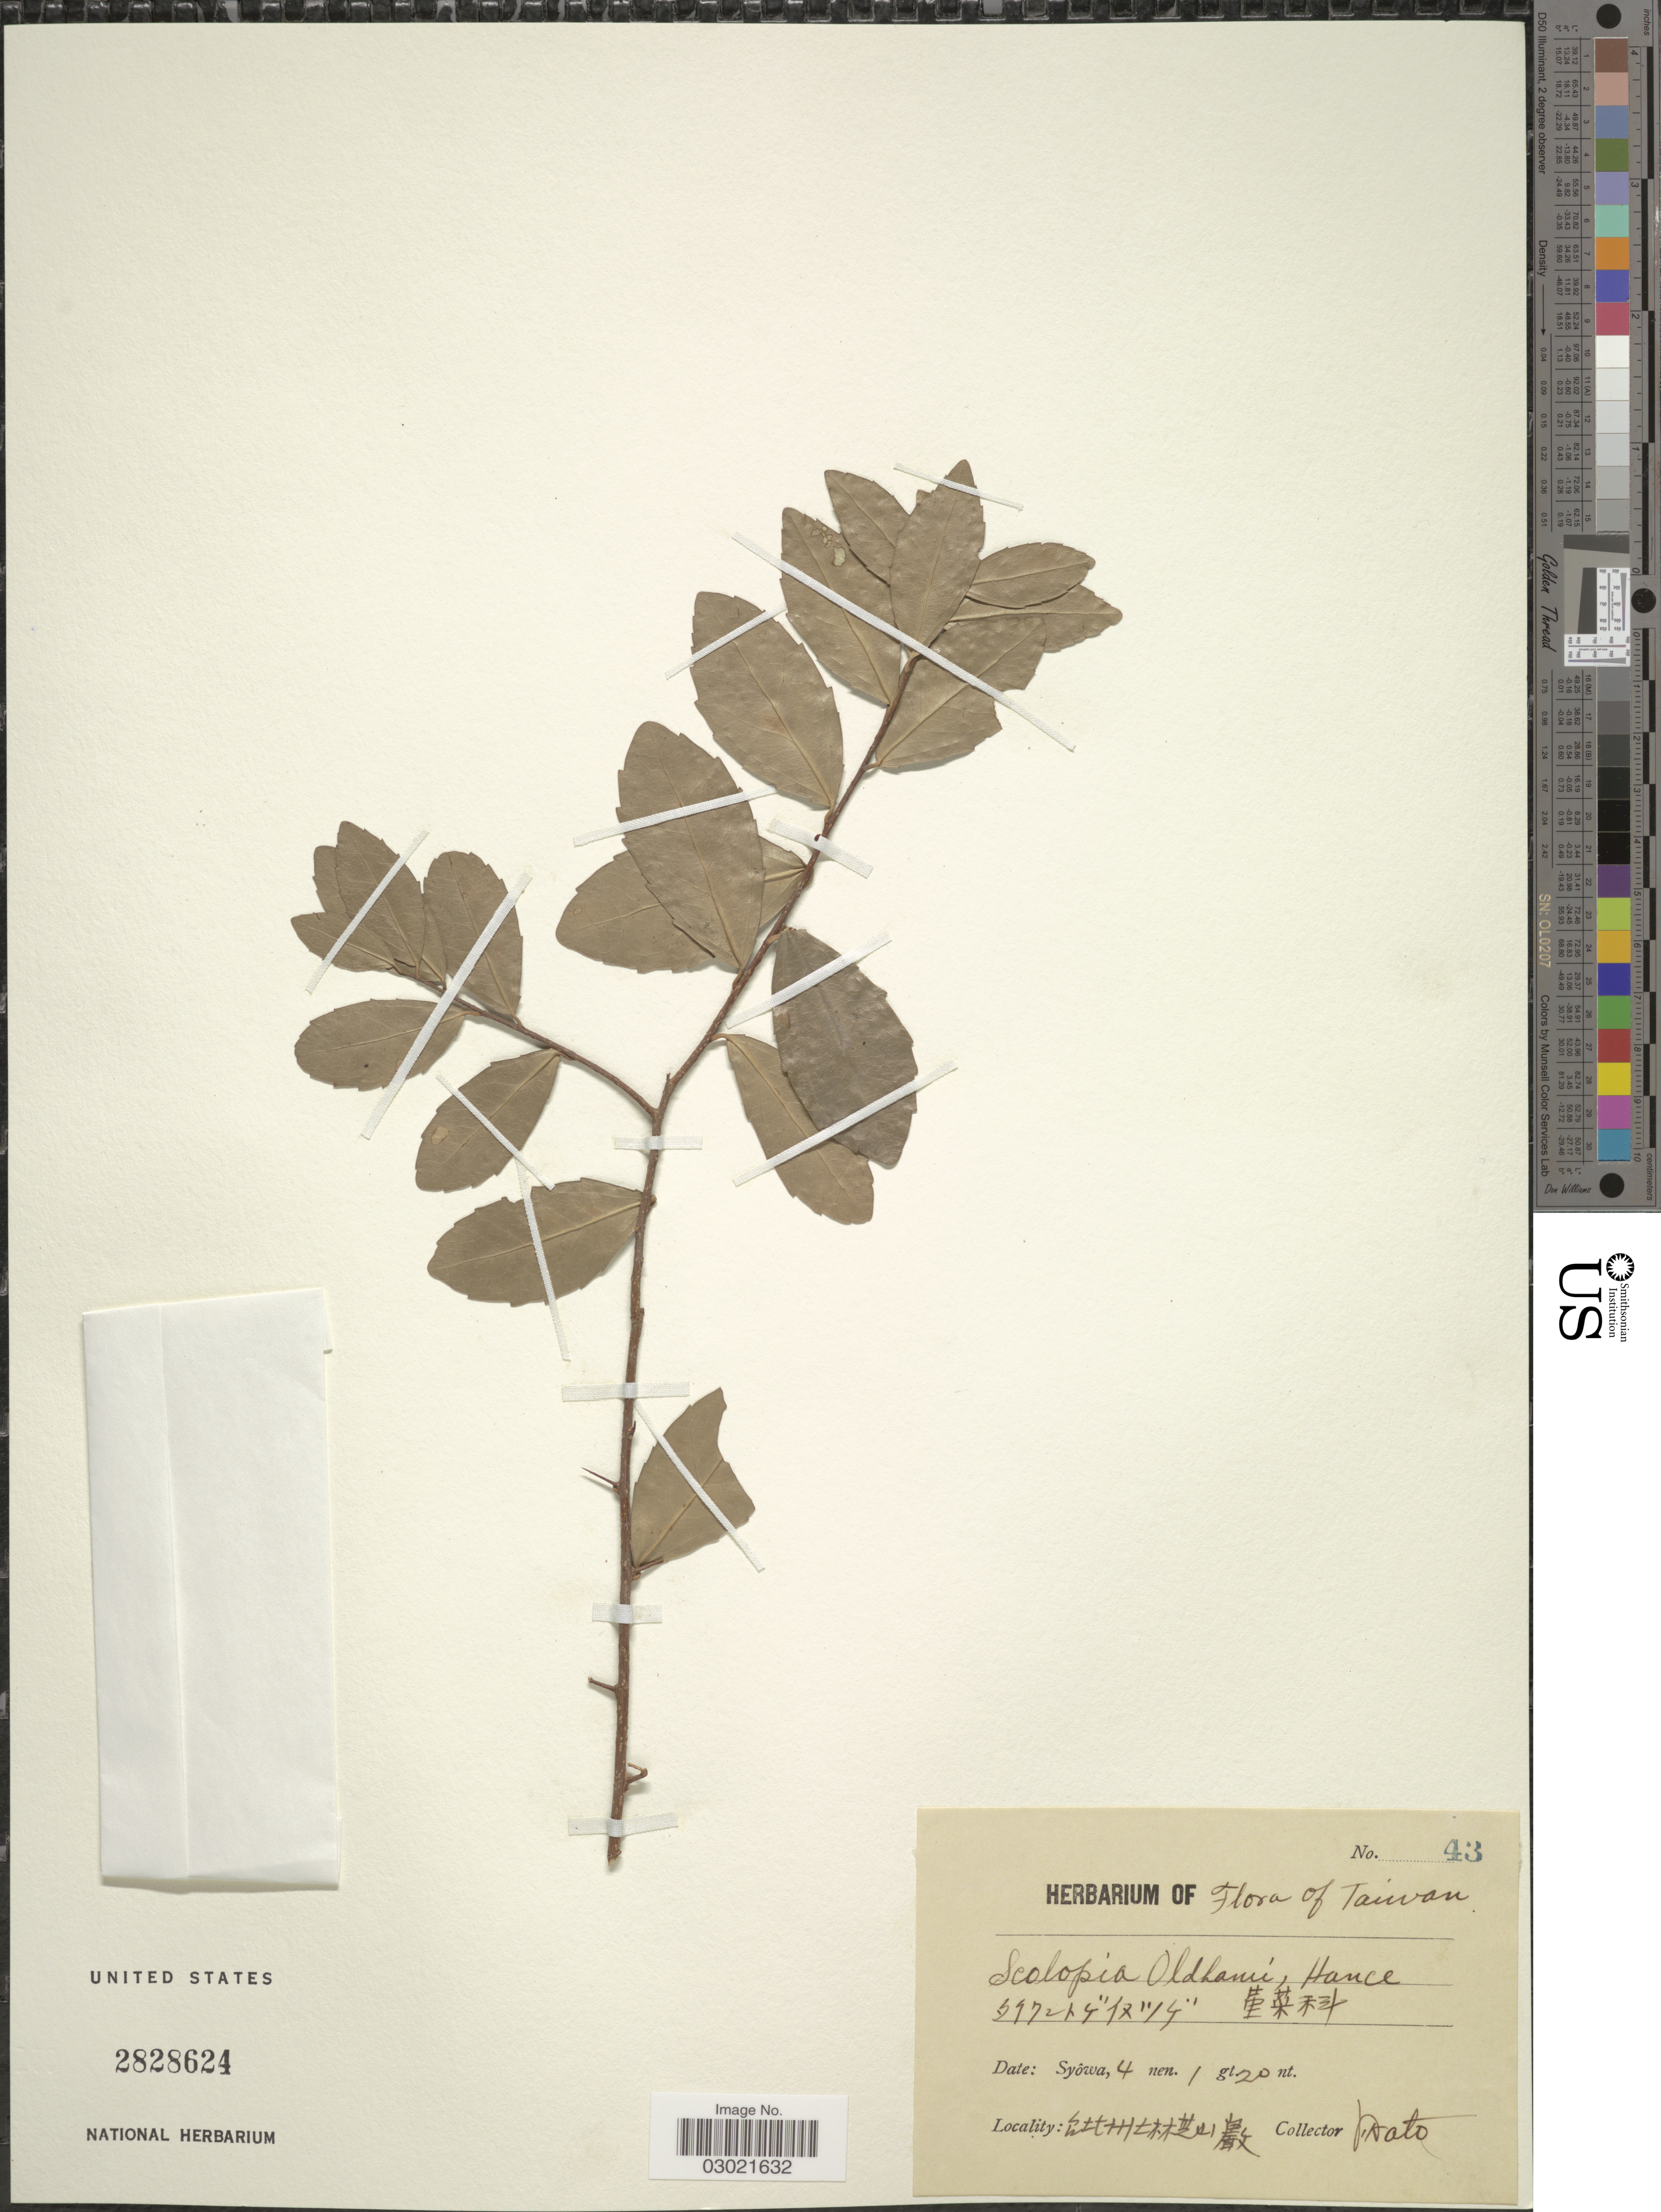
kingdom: Plantae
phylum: Tracheophyta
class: Magnoliopsida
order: Malpighiales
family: Salicaceae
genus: Scolopia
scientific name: Scolopia oldhamii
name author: Hance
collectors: Kato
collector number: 43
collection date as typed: Transcribed d/m/y: 4/1/20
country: Taiwan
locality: X.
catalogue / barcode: US 2828624